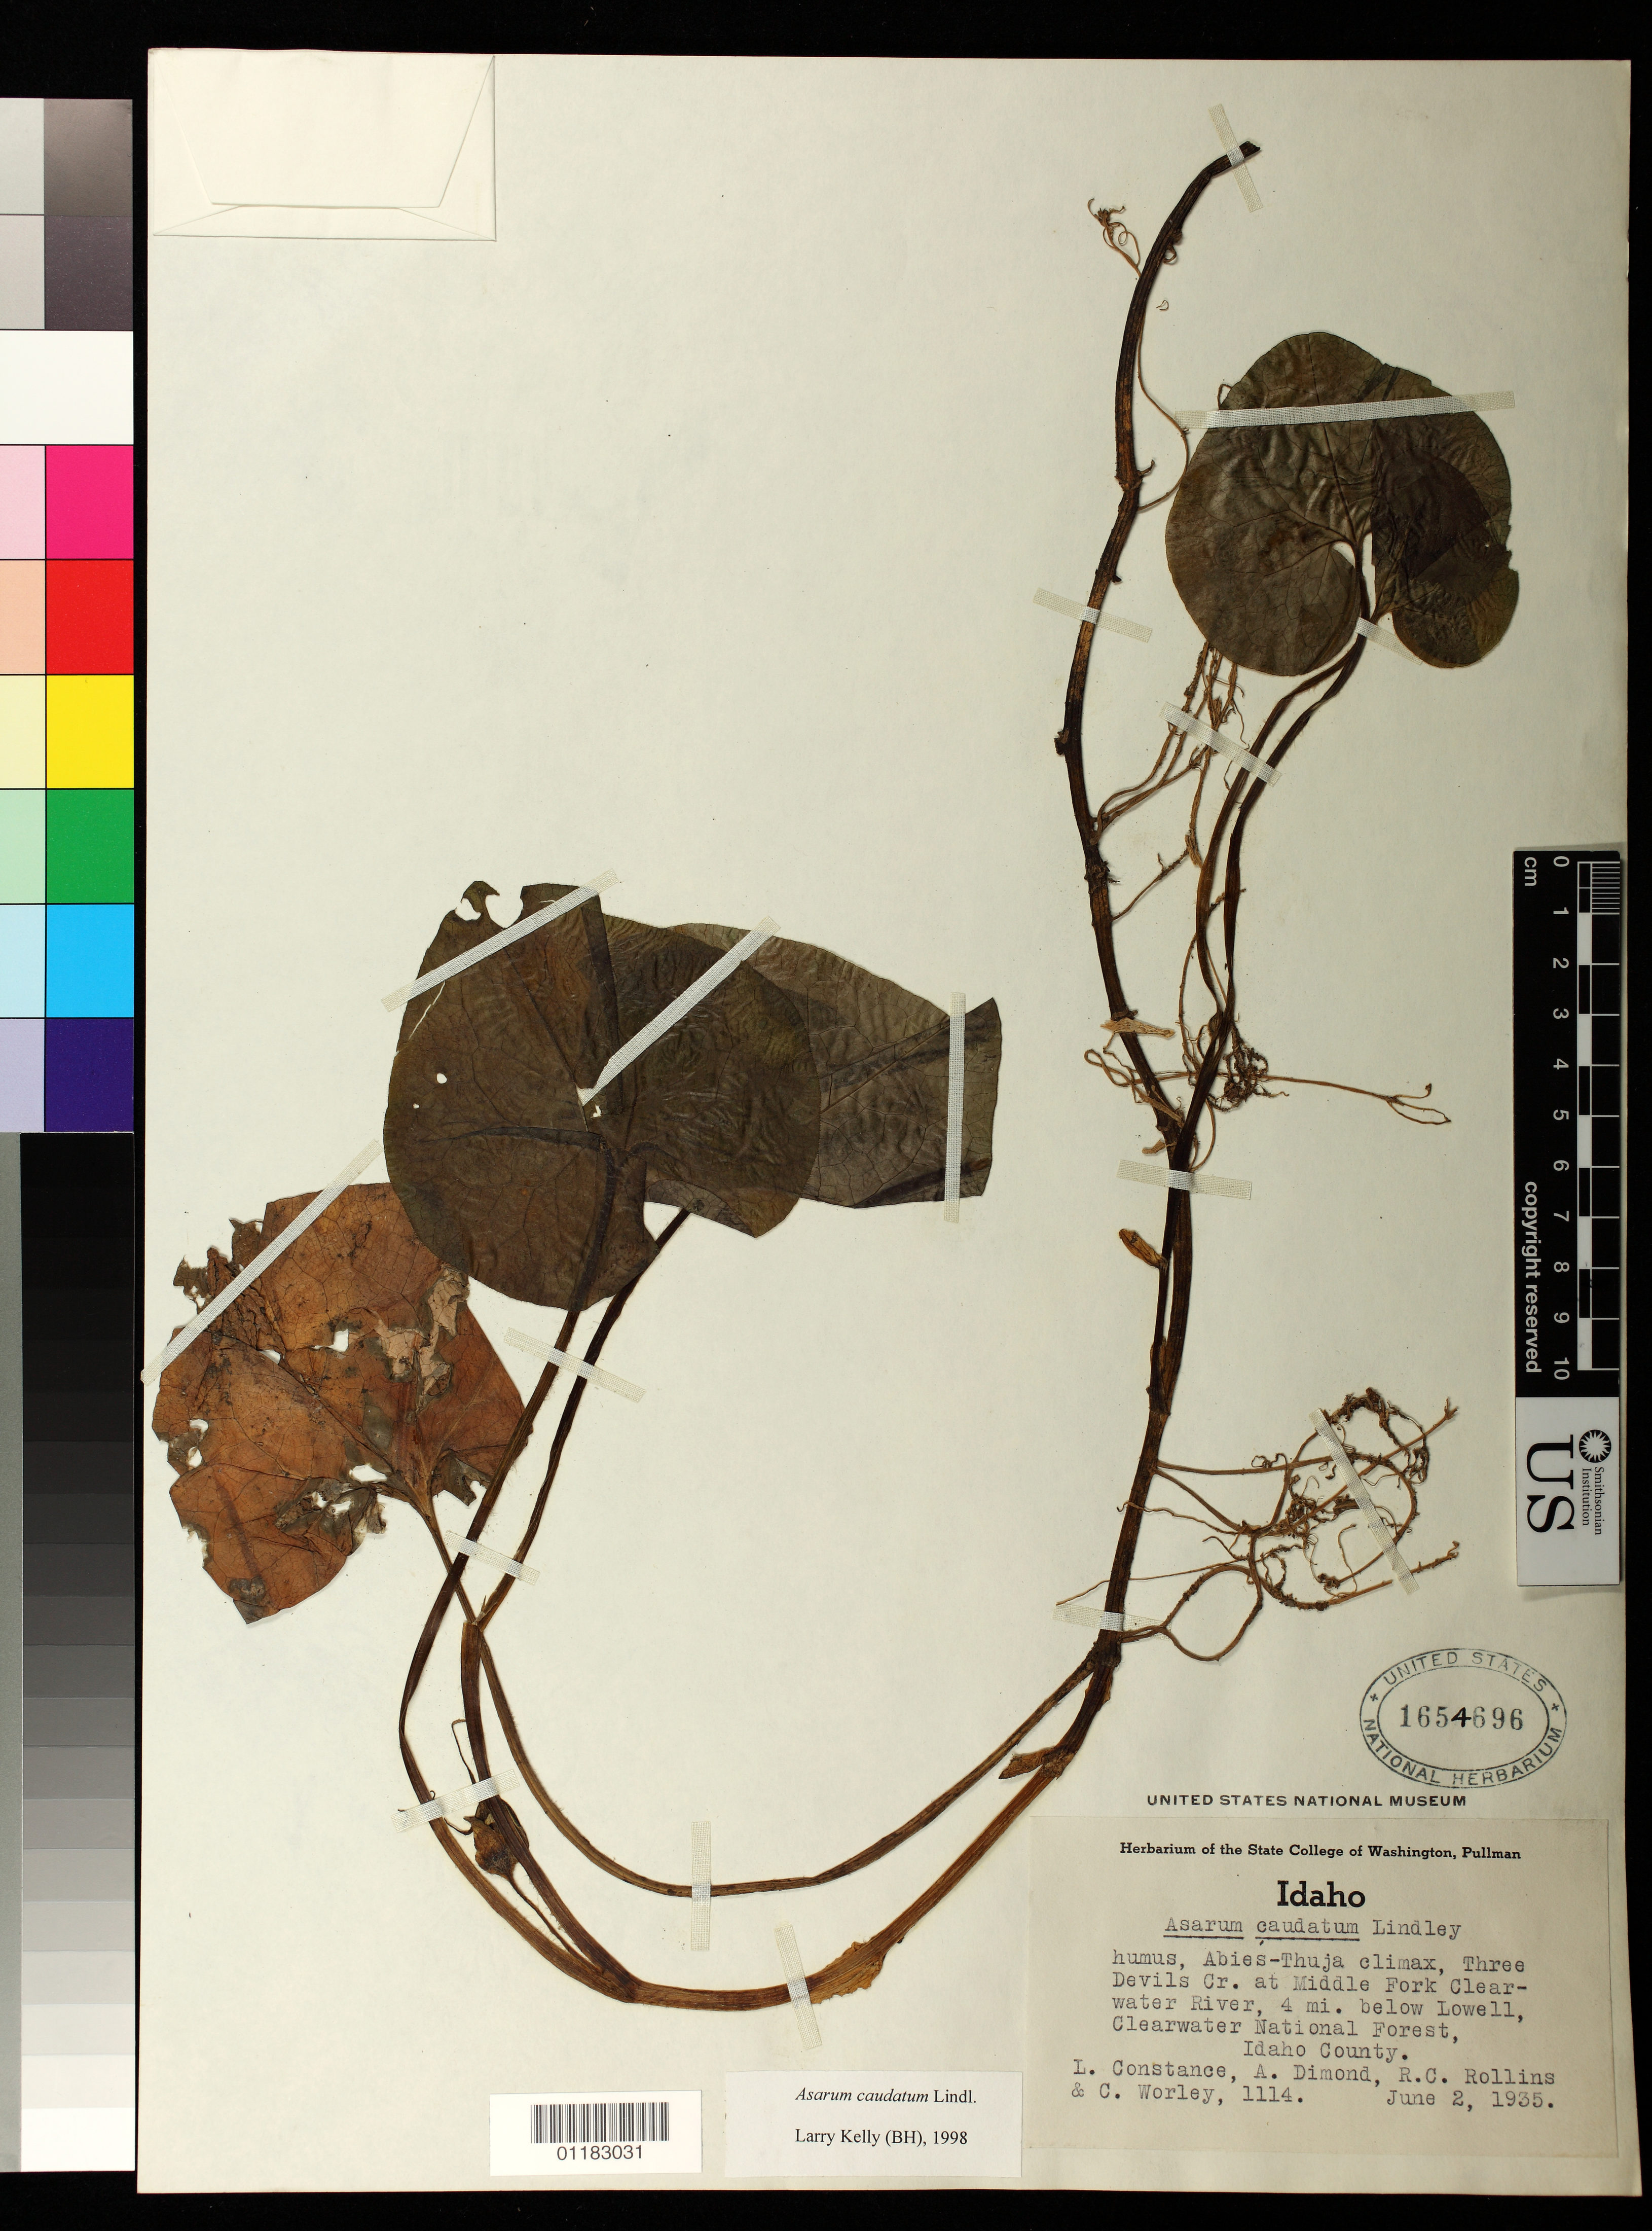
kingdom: Plantae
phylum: Tracheophyta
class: Magnoliopsida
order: Piperales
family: Aristolochiaceae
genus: Asarum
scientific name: Asarum caudatum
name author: Lindl.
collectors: L. Constance, A. Dimond, R. C. Rollins & C. Worley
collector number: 1114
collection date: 1935-06-02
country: United States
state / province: Idaho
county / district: Idaho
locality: Idaho County: Three Devils Cr. at Middle Fork Clearwater River, 4 mi. below Lowell, Clearwater National Forest.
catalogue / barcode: US 1654696